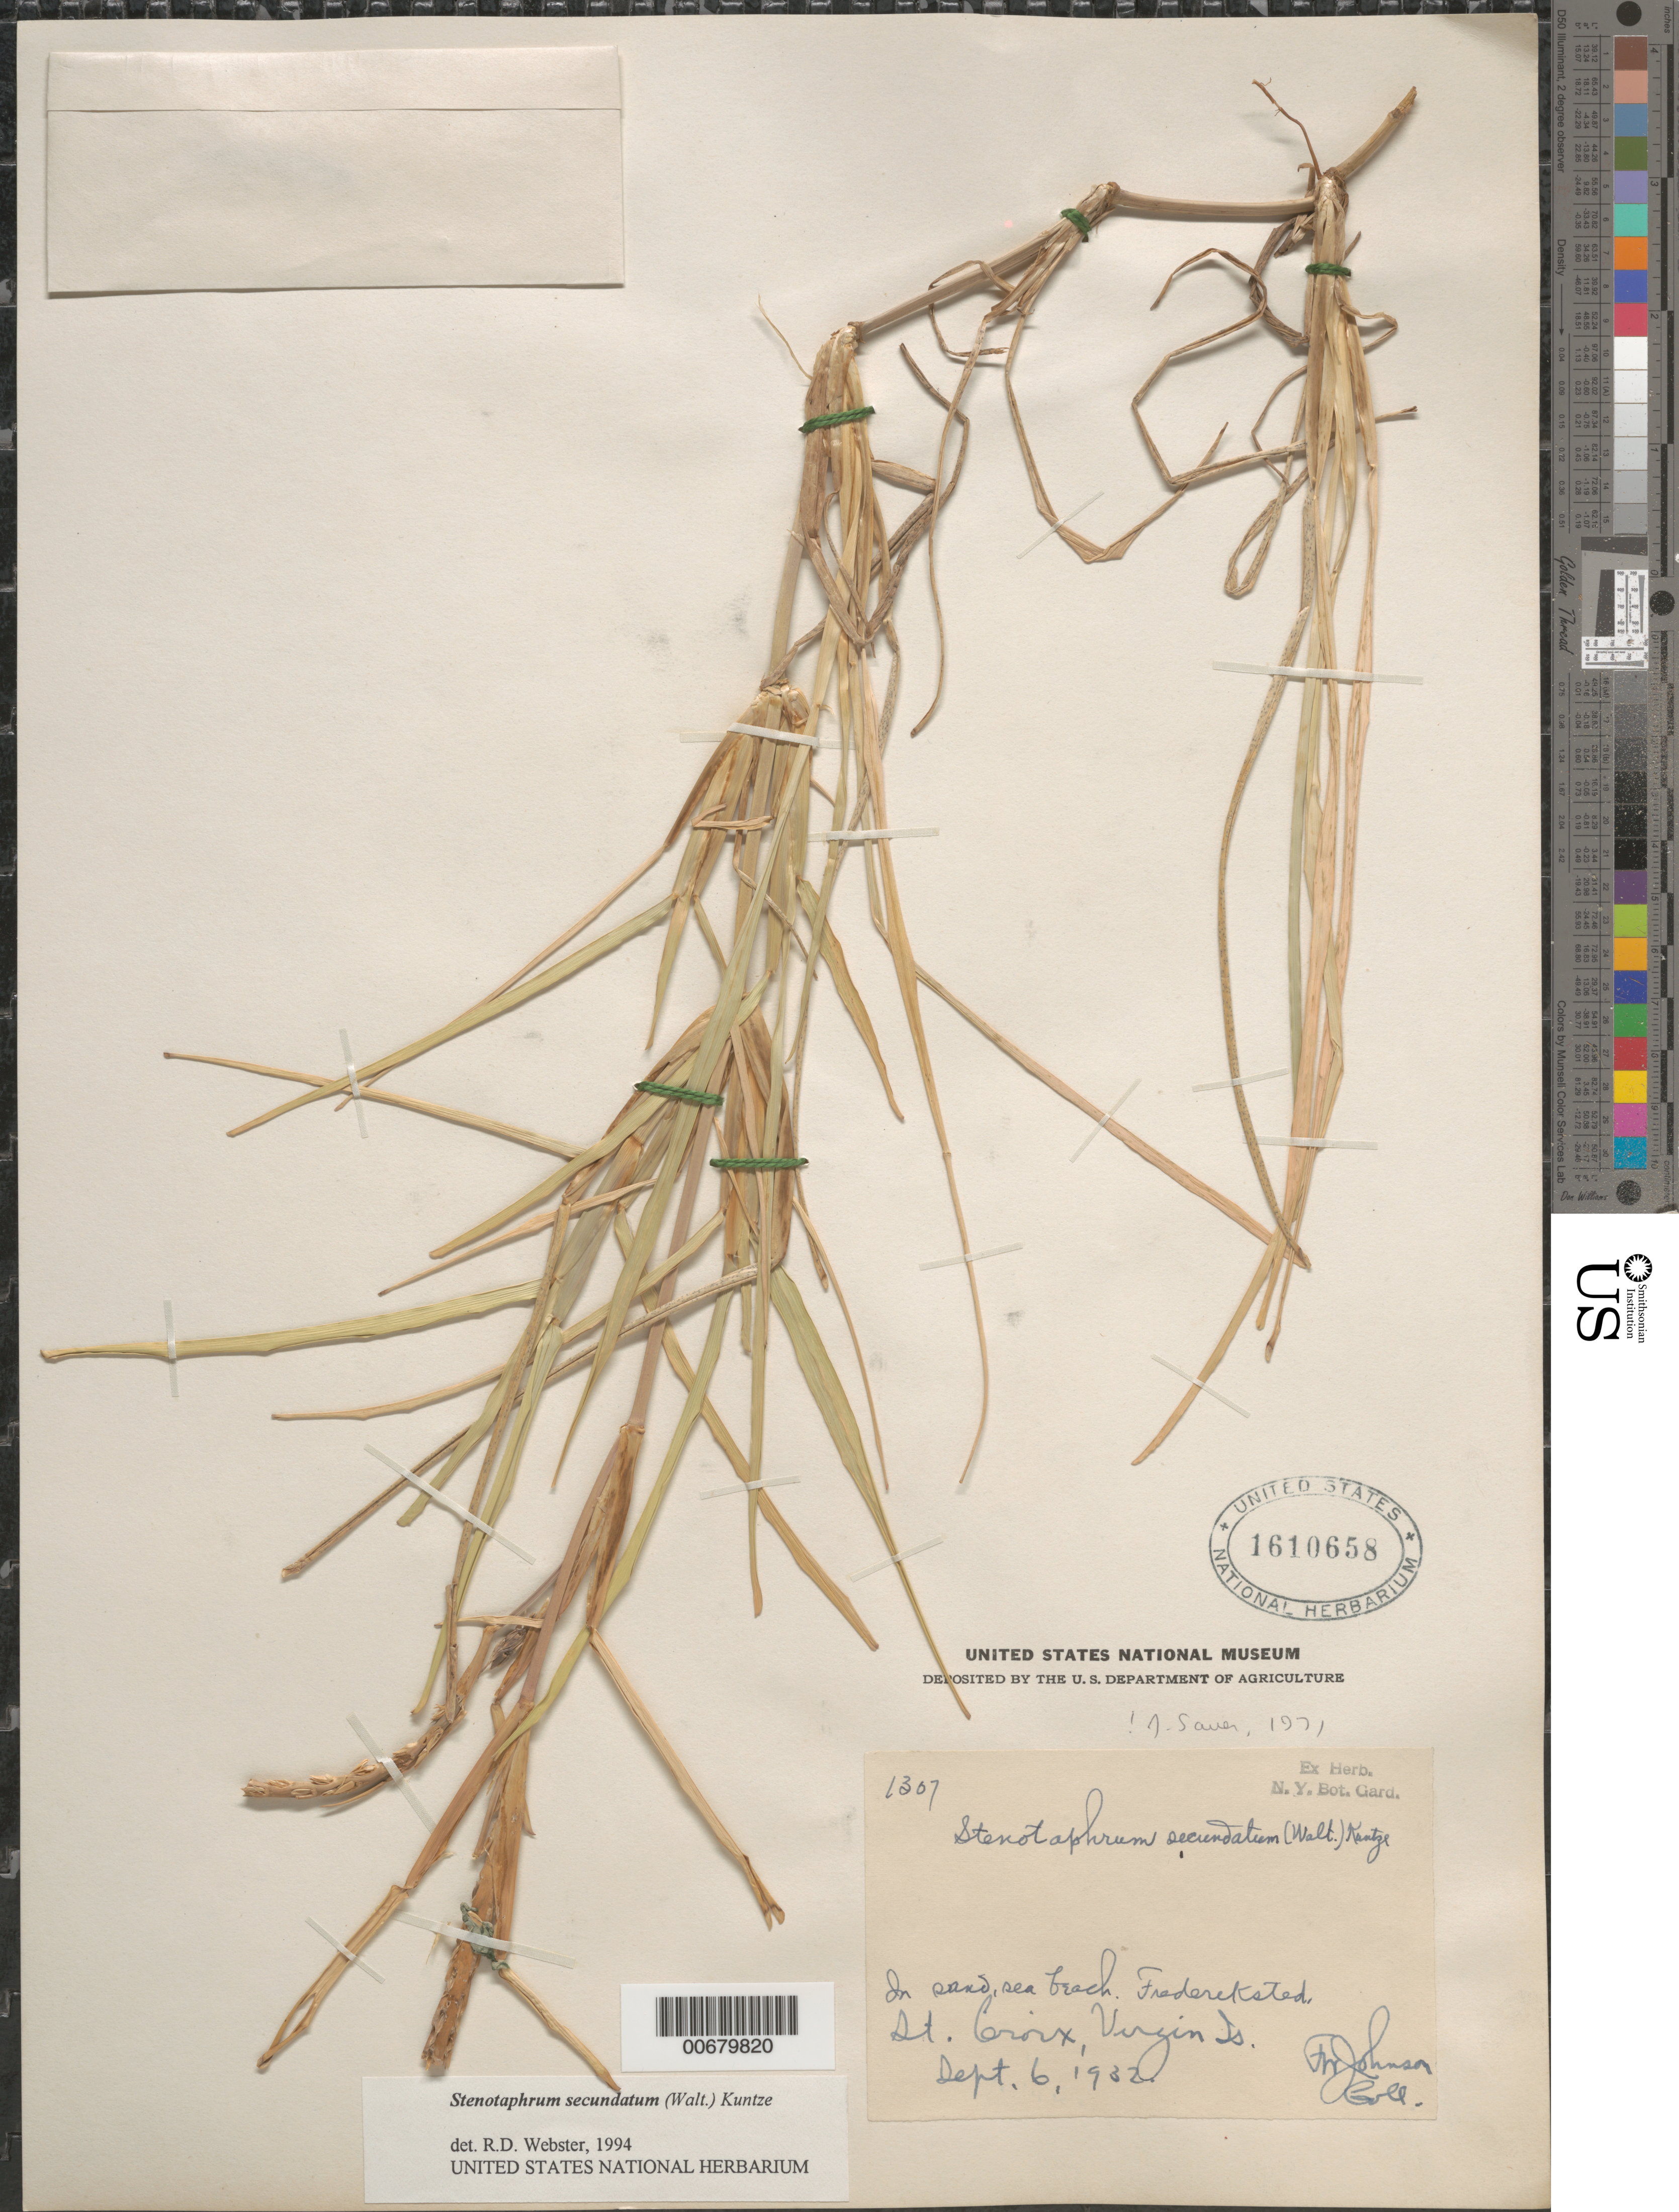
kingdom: Plantae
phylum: Tracheophyta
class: Liliopsida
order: Poales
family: Poaceae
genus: Stenotaphrum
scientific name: Stenotaphrum secundatum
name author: (Walter) Kuntze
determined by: Webster, Robert D.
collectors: F. W. Johnson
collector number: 1307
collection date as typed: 06 Sep 1932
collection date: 1932-09-06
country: U.S. Virgin Islands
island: St. Croix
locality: Frederiksted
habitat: In sand, sea beach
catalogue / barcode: US 1610658